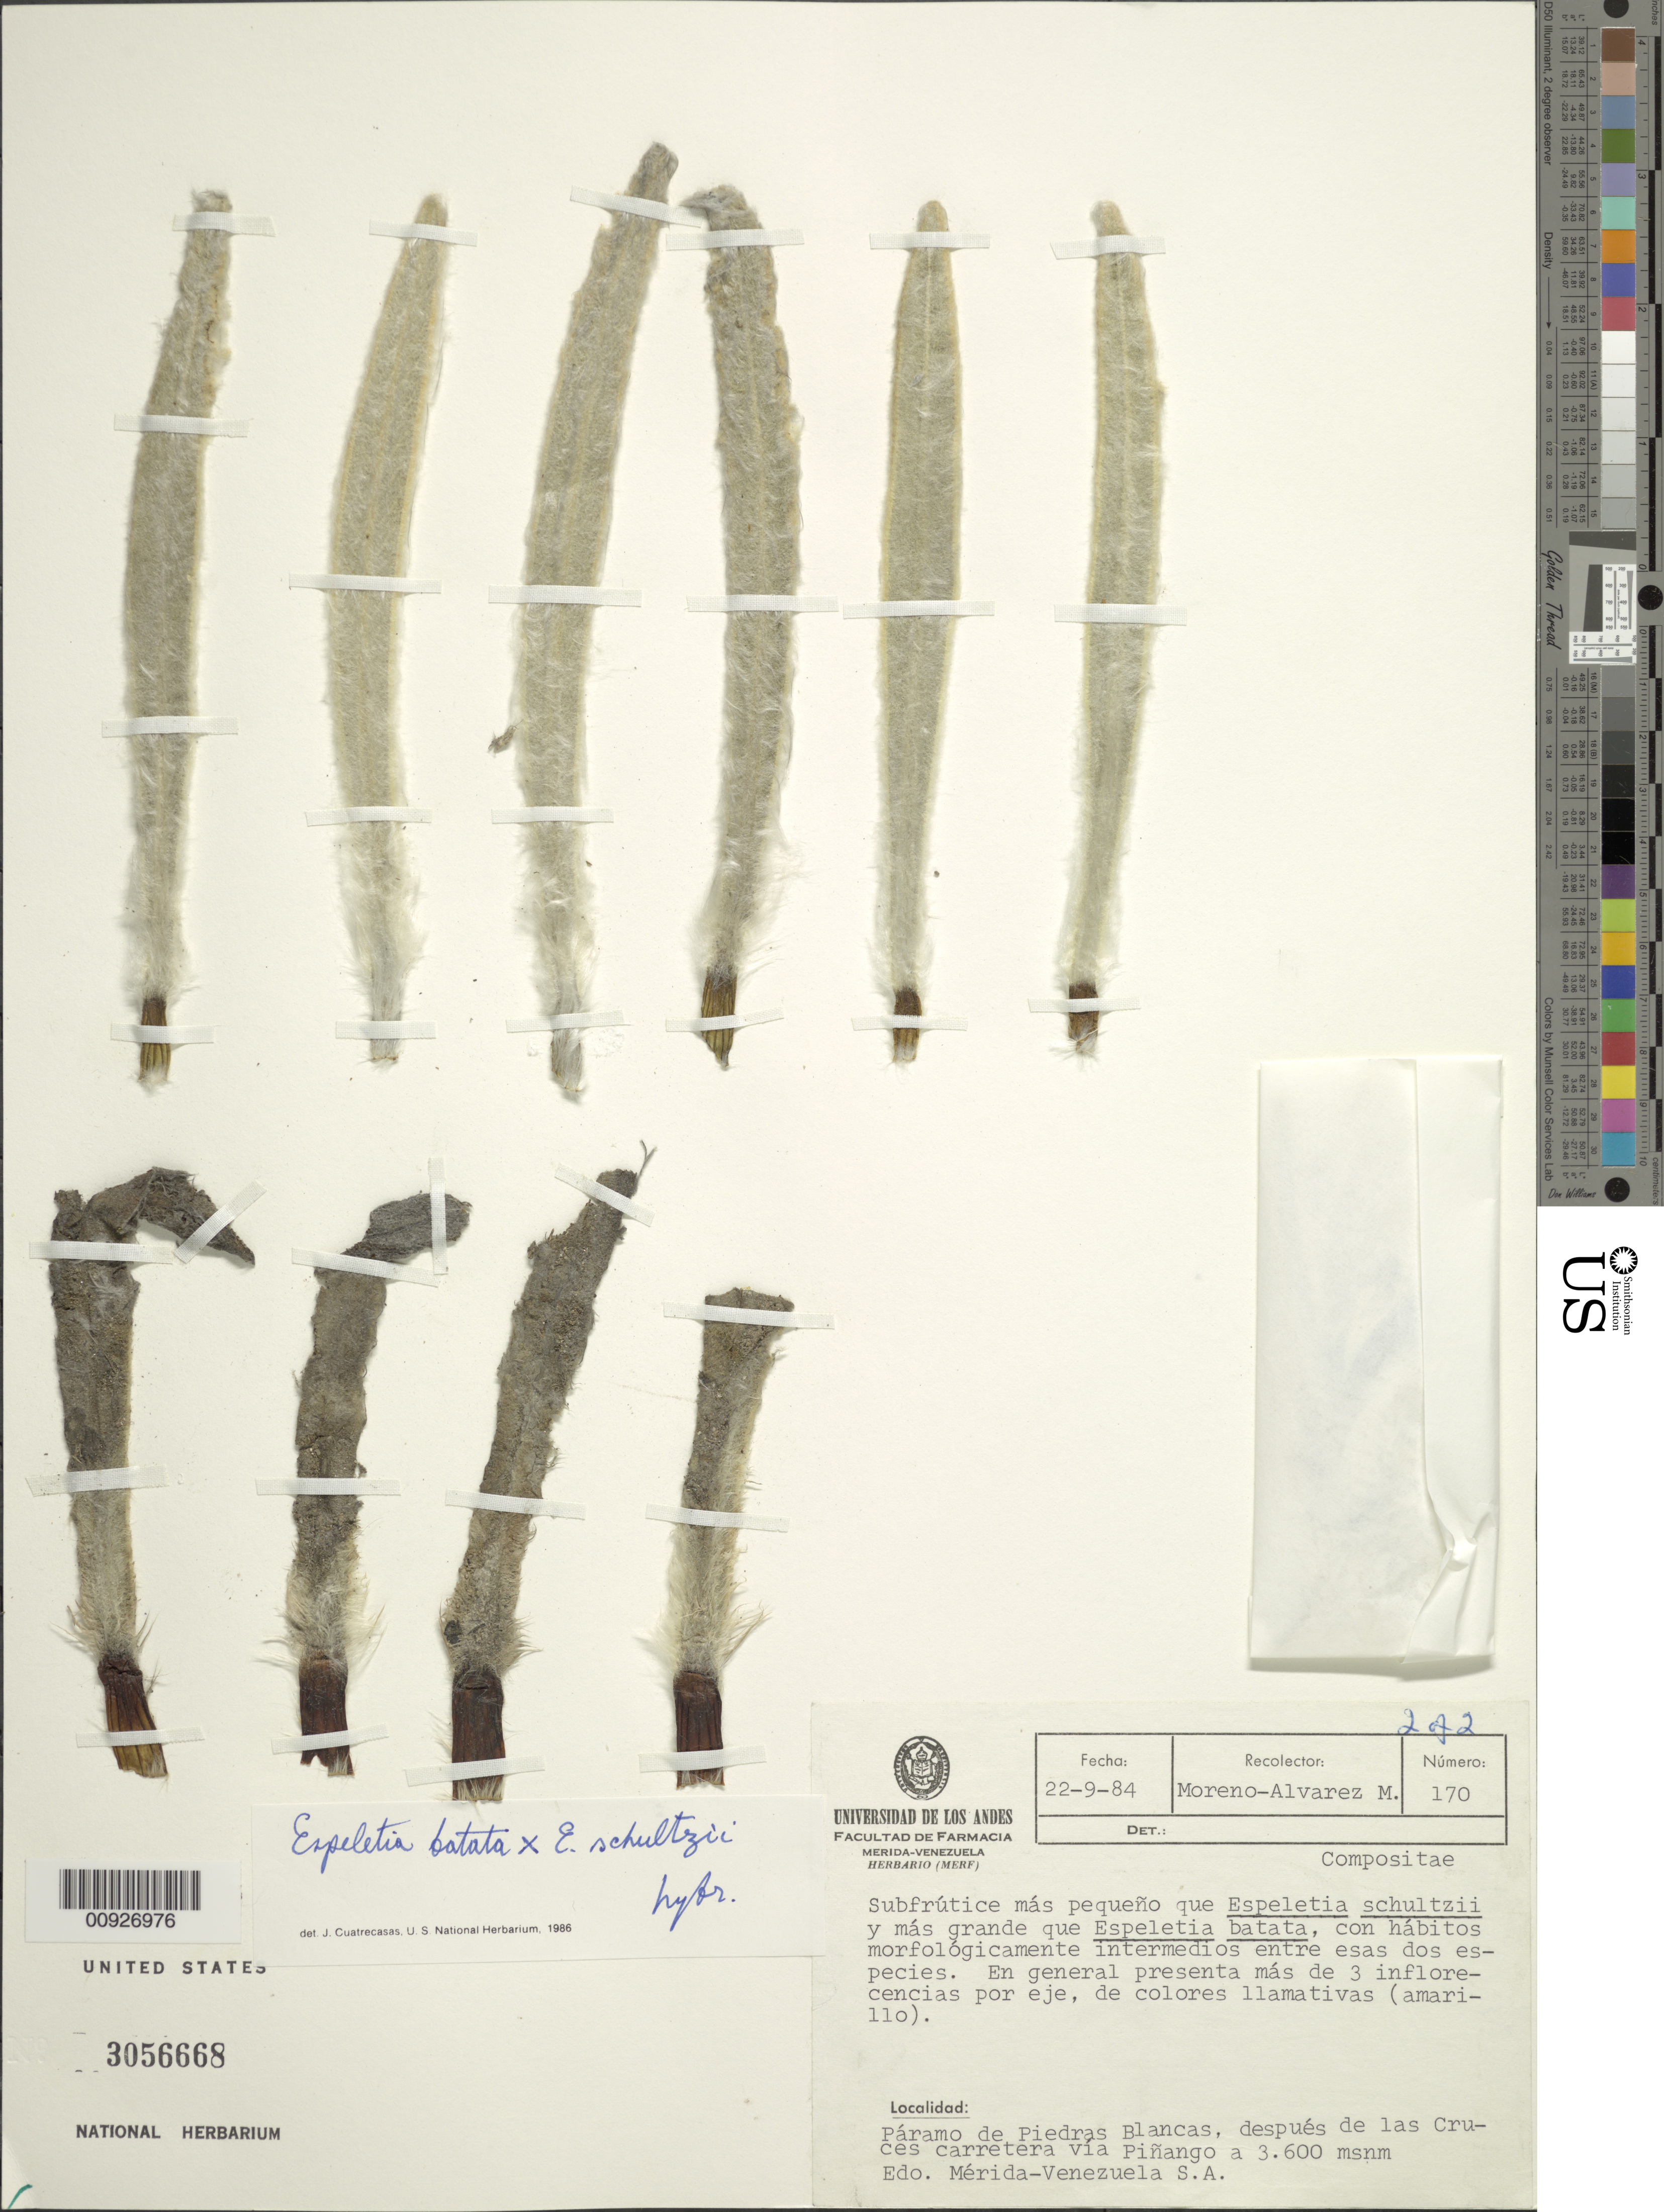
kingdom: Plantae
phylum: Tracheophyta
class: Magnoliopsida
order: Asterales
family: Asteraceae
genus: Espeletia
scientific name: Espeletia schultzii x E. batata Cuatrec.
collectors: M. Moreno-Alvarez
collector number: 171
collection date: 1984-09-22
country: Venezuela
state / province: Mérida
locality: Páramo de Piedras Blancas. Páramo de Piedras Blancas, después de las Cruces, carretera vía Piñango.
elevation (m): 3600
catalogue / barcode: US 3056668